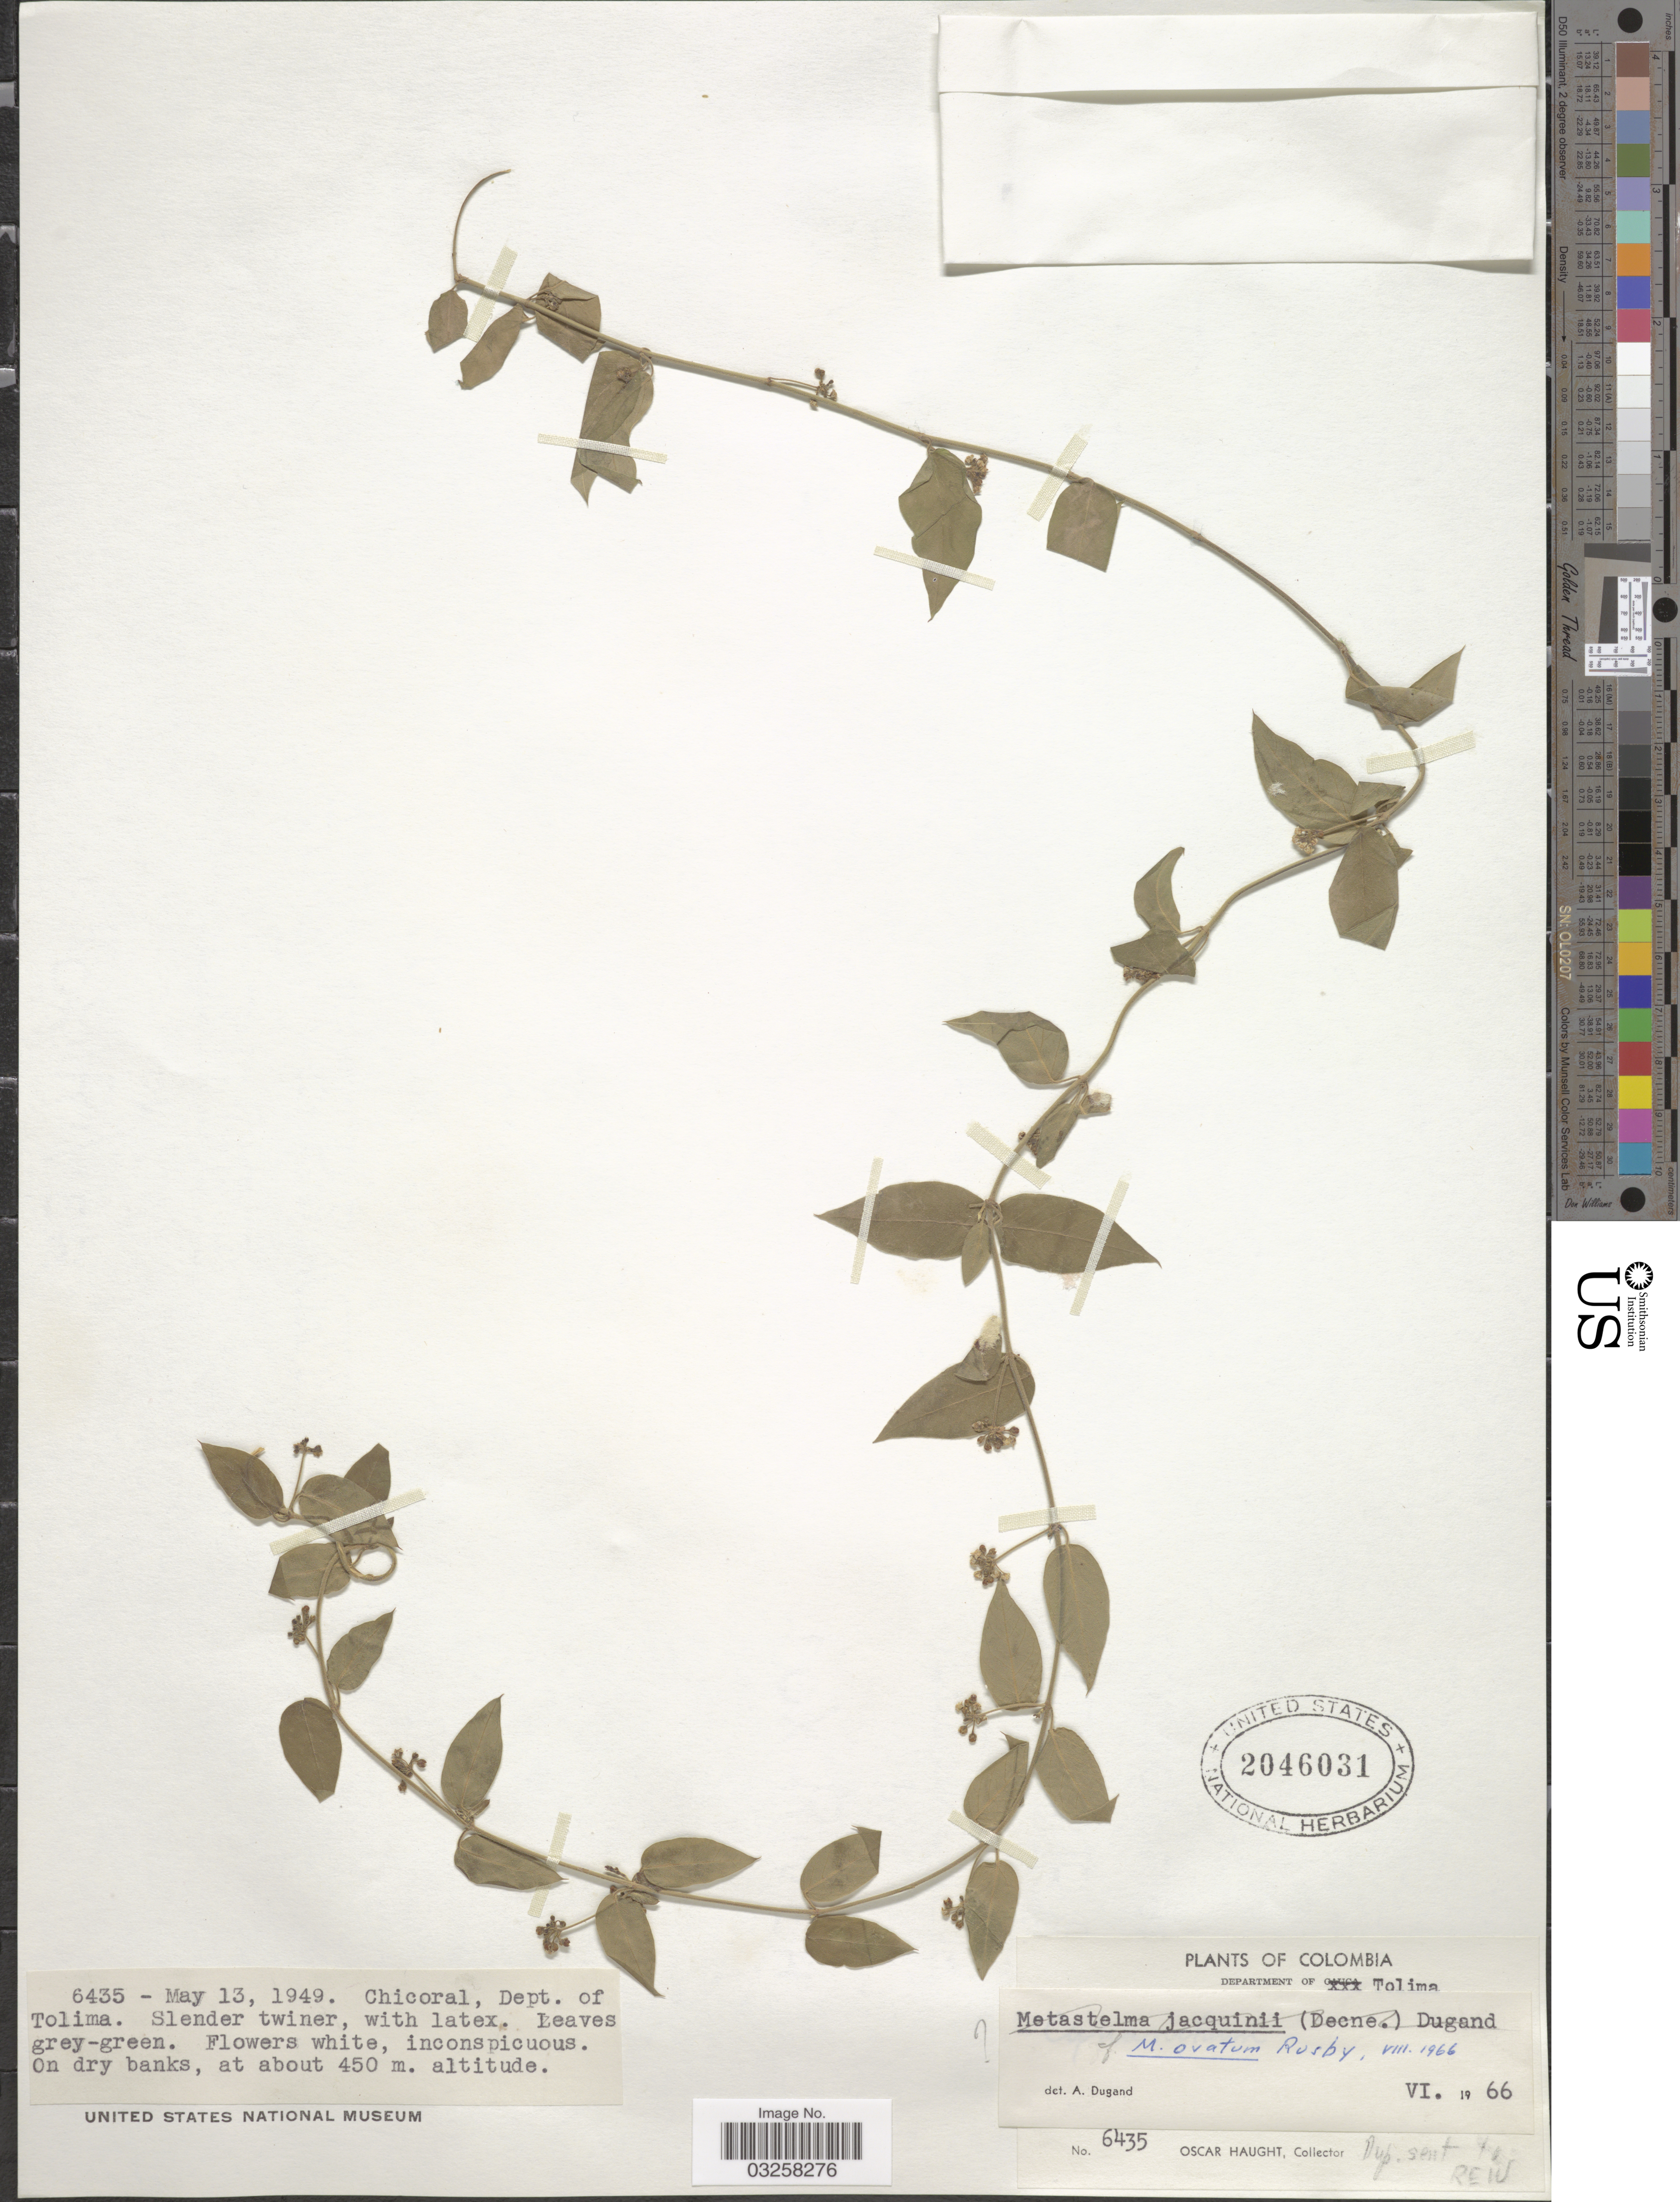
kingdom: Plantae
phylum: Tracheophyta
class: Magnoliopsida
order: Gentianales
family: Apocynaceae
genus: Metastelma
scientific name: Metastelma ovatum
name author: Rusby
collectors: O. L. Haught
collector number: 6435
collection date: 1949-05-13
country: Colombia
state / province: Tolima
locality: Chicoral, Department of Tolima.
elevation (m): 450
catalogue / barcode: US 2046031